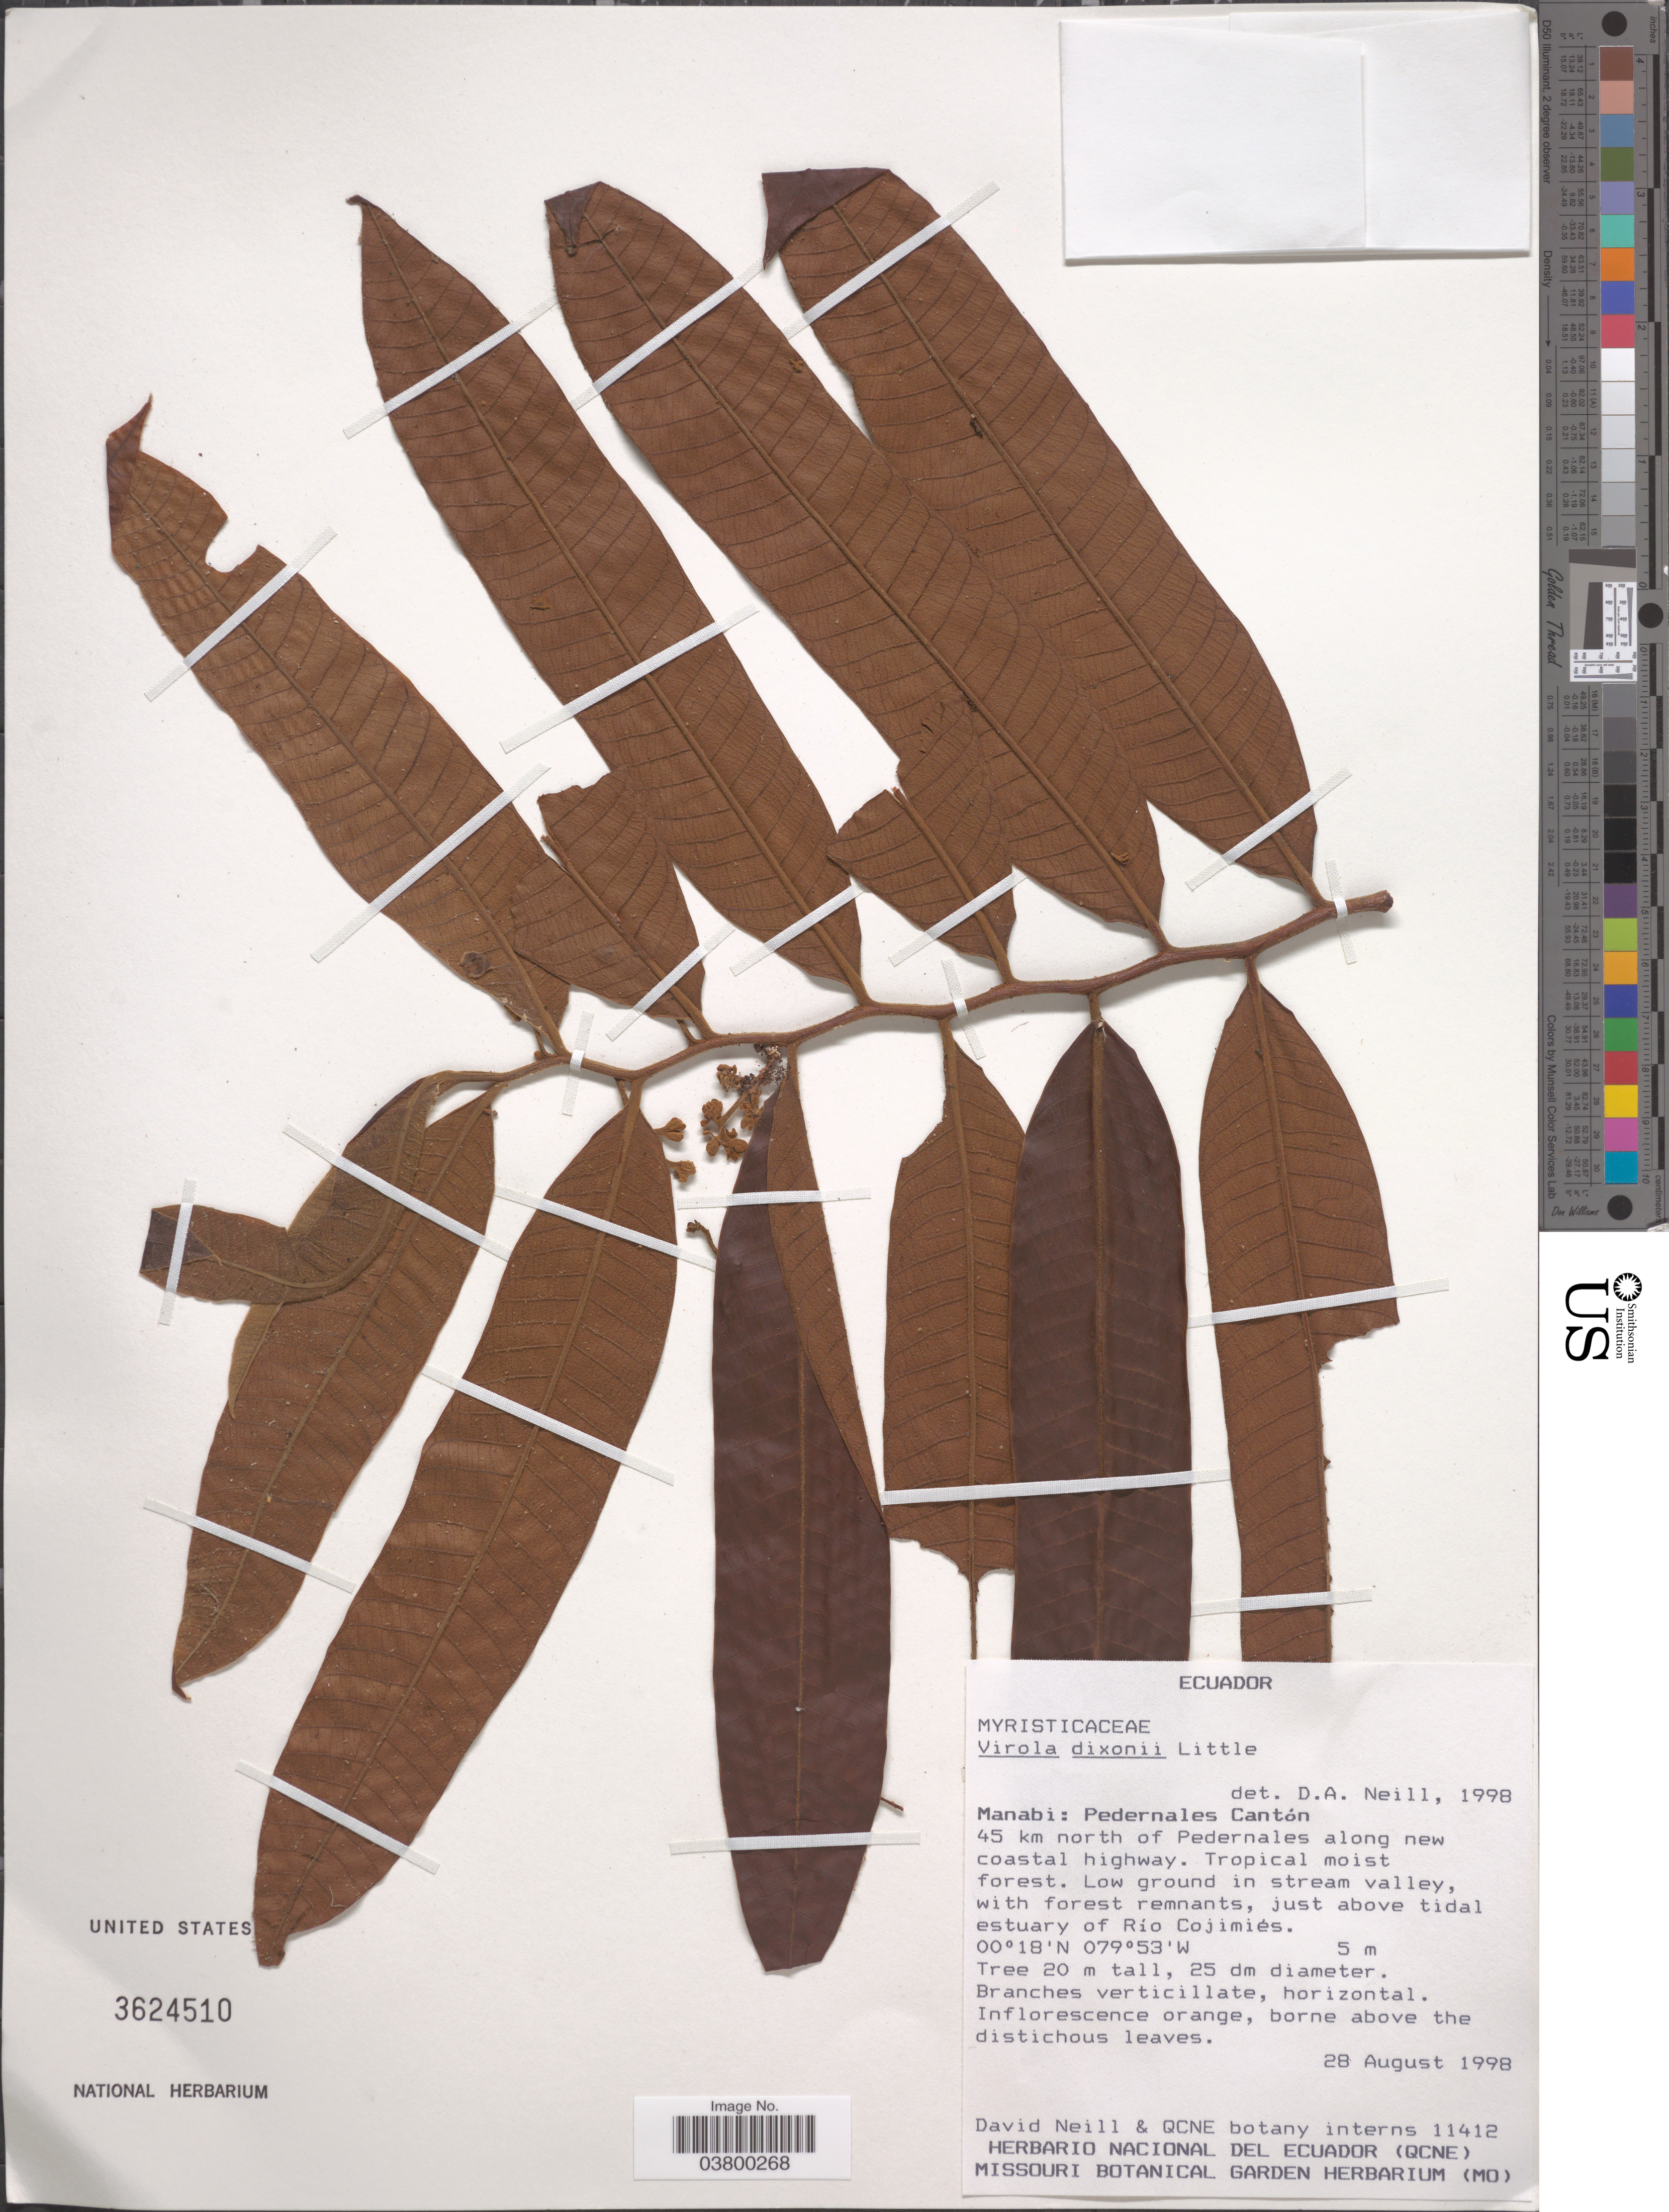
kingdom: Plantae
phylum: Tracheophyta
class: Magnoliopsida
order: Magnoliales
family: Myristicaceae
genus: Virola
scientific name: Virola dixonii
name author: Little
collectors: D. A. Neill & QCNE botany interns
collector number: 11412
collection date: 1998-08-28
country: Ecuador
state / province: Manabí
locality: Pedernales Cantón. 45 km north of Pedernales along new coastal highway. In stream valley, just above tidal estuary of Río Cojimiés.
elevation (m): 5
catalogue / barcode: US 3624510